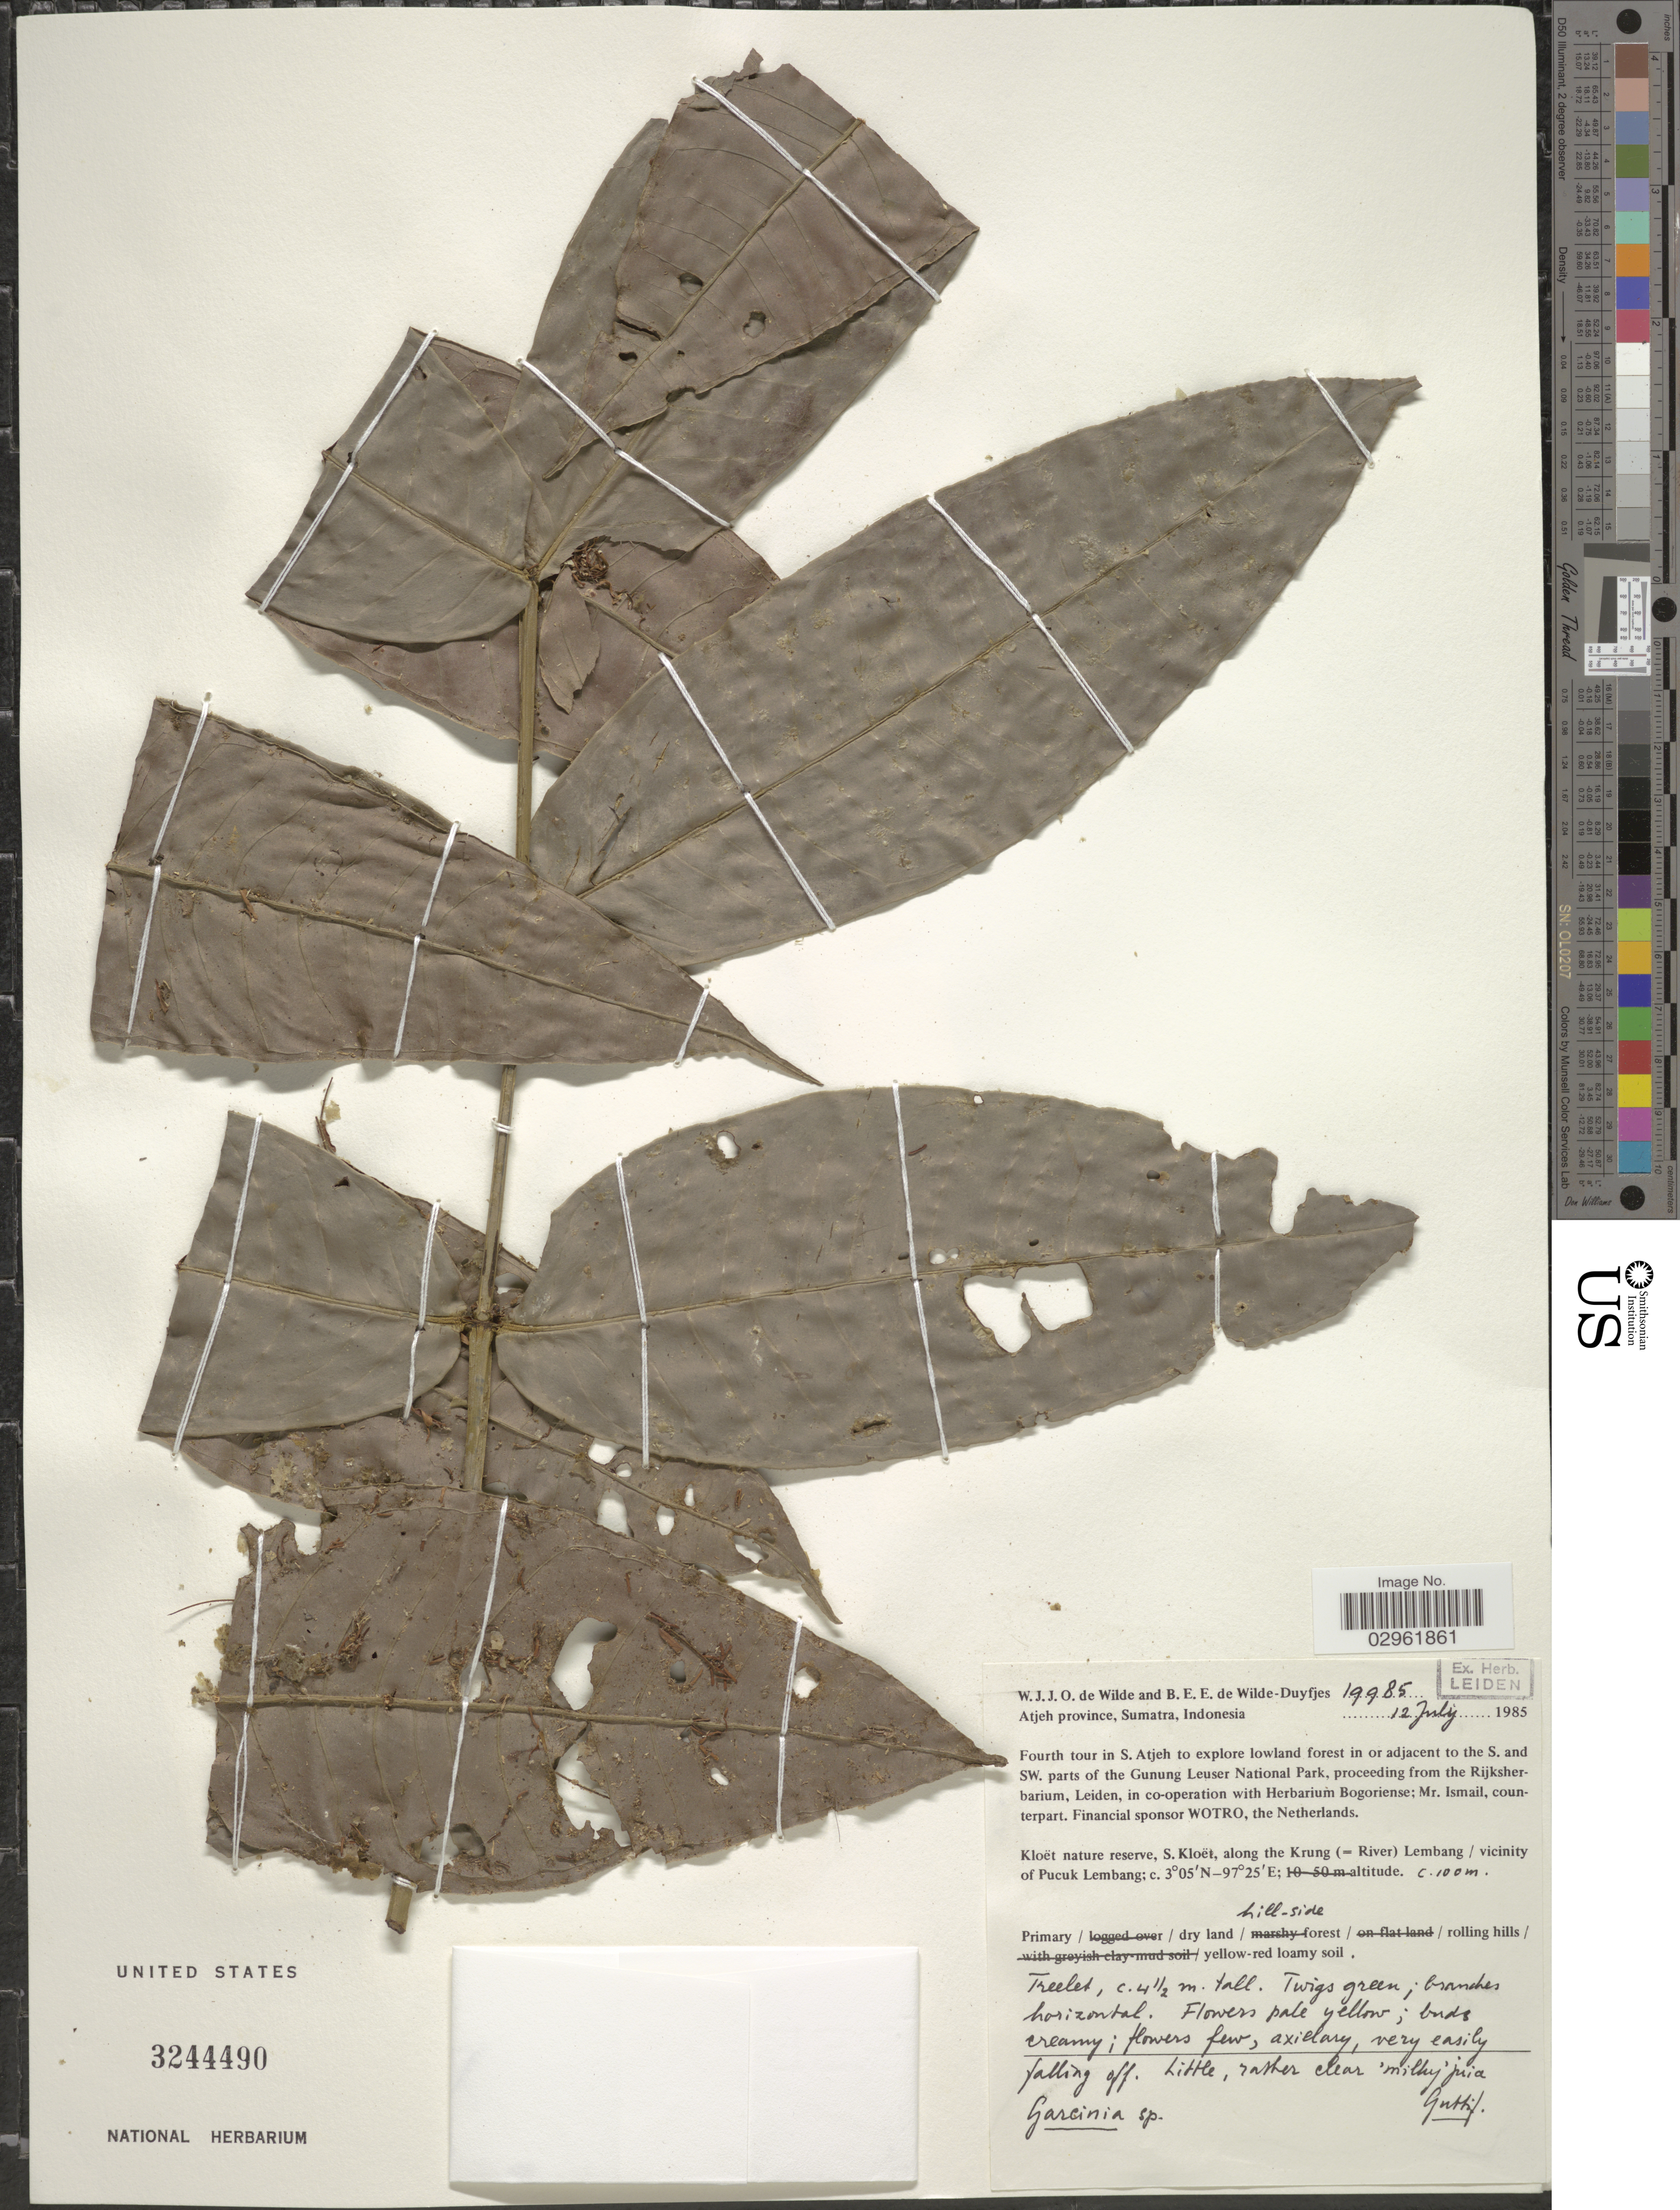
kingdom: Plantae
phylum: Tracheophyta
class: Magnoliopsida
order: Malpighiales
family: Clusiaceae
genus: Garcinia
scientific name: Garcinia sp.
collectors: W. J. de Wilde & B. E. de Wilde-Duyfjes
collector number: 19985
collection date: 1985-07-12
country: Indonesia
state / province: Sumatra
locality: Atjeh province, Sumatra, Indonesia, Kloët nature reserve, S. Kloët, along the Krung (=River) Lembang/vicinity of Pucuk Lembang.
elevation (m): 100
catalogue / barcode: US 3244490